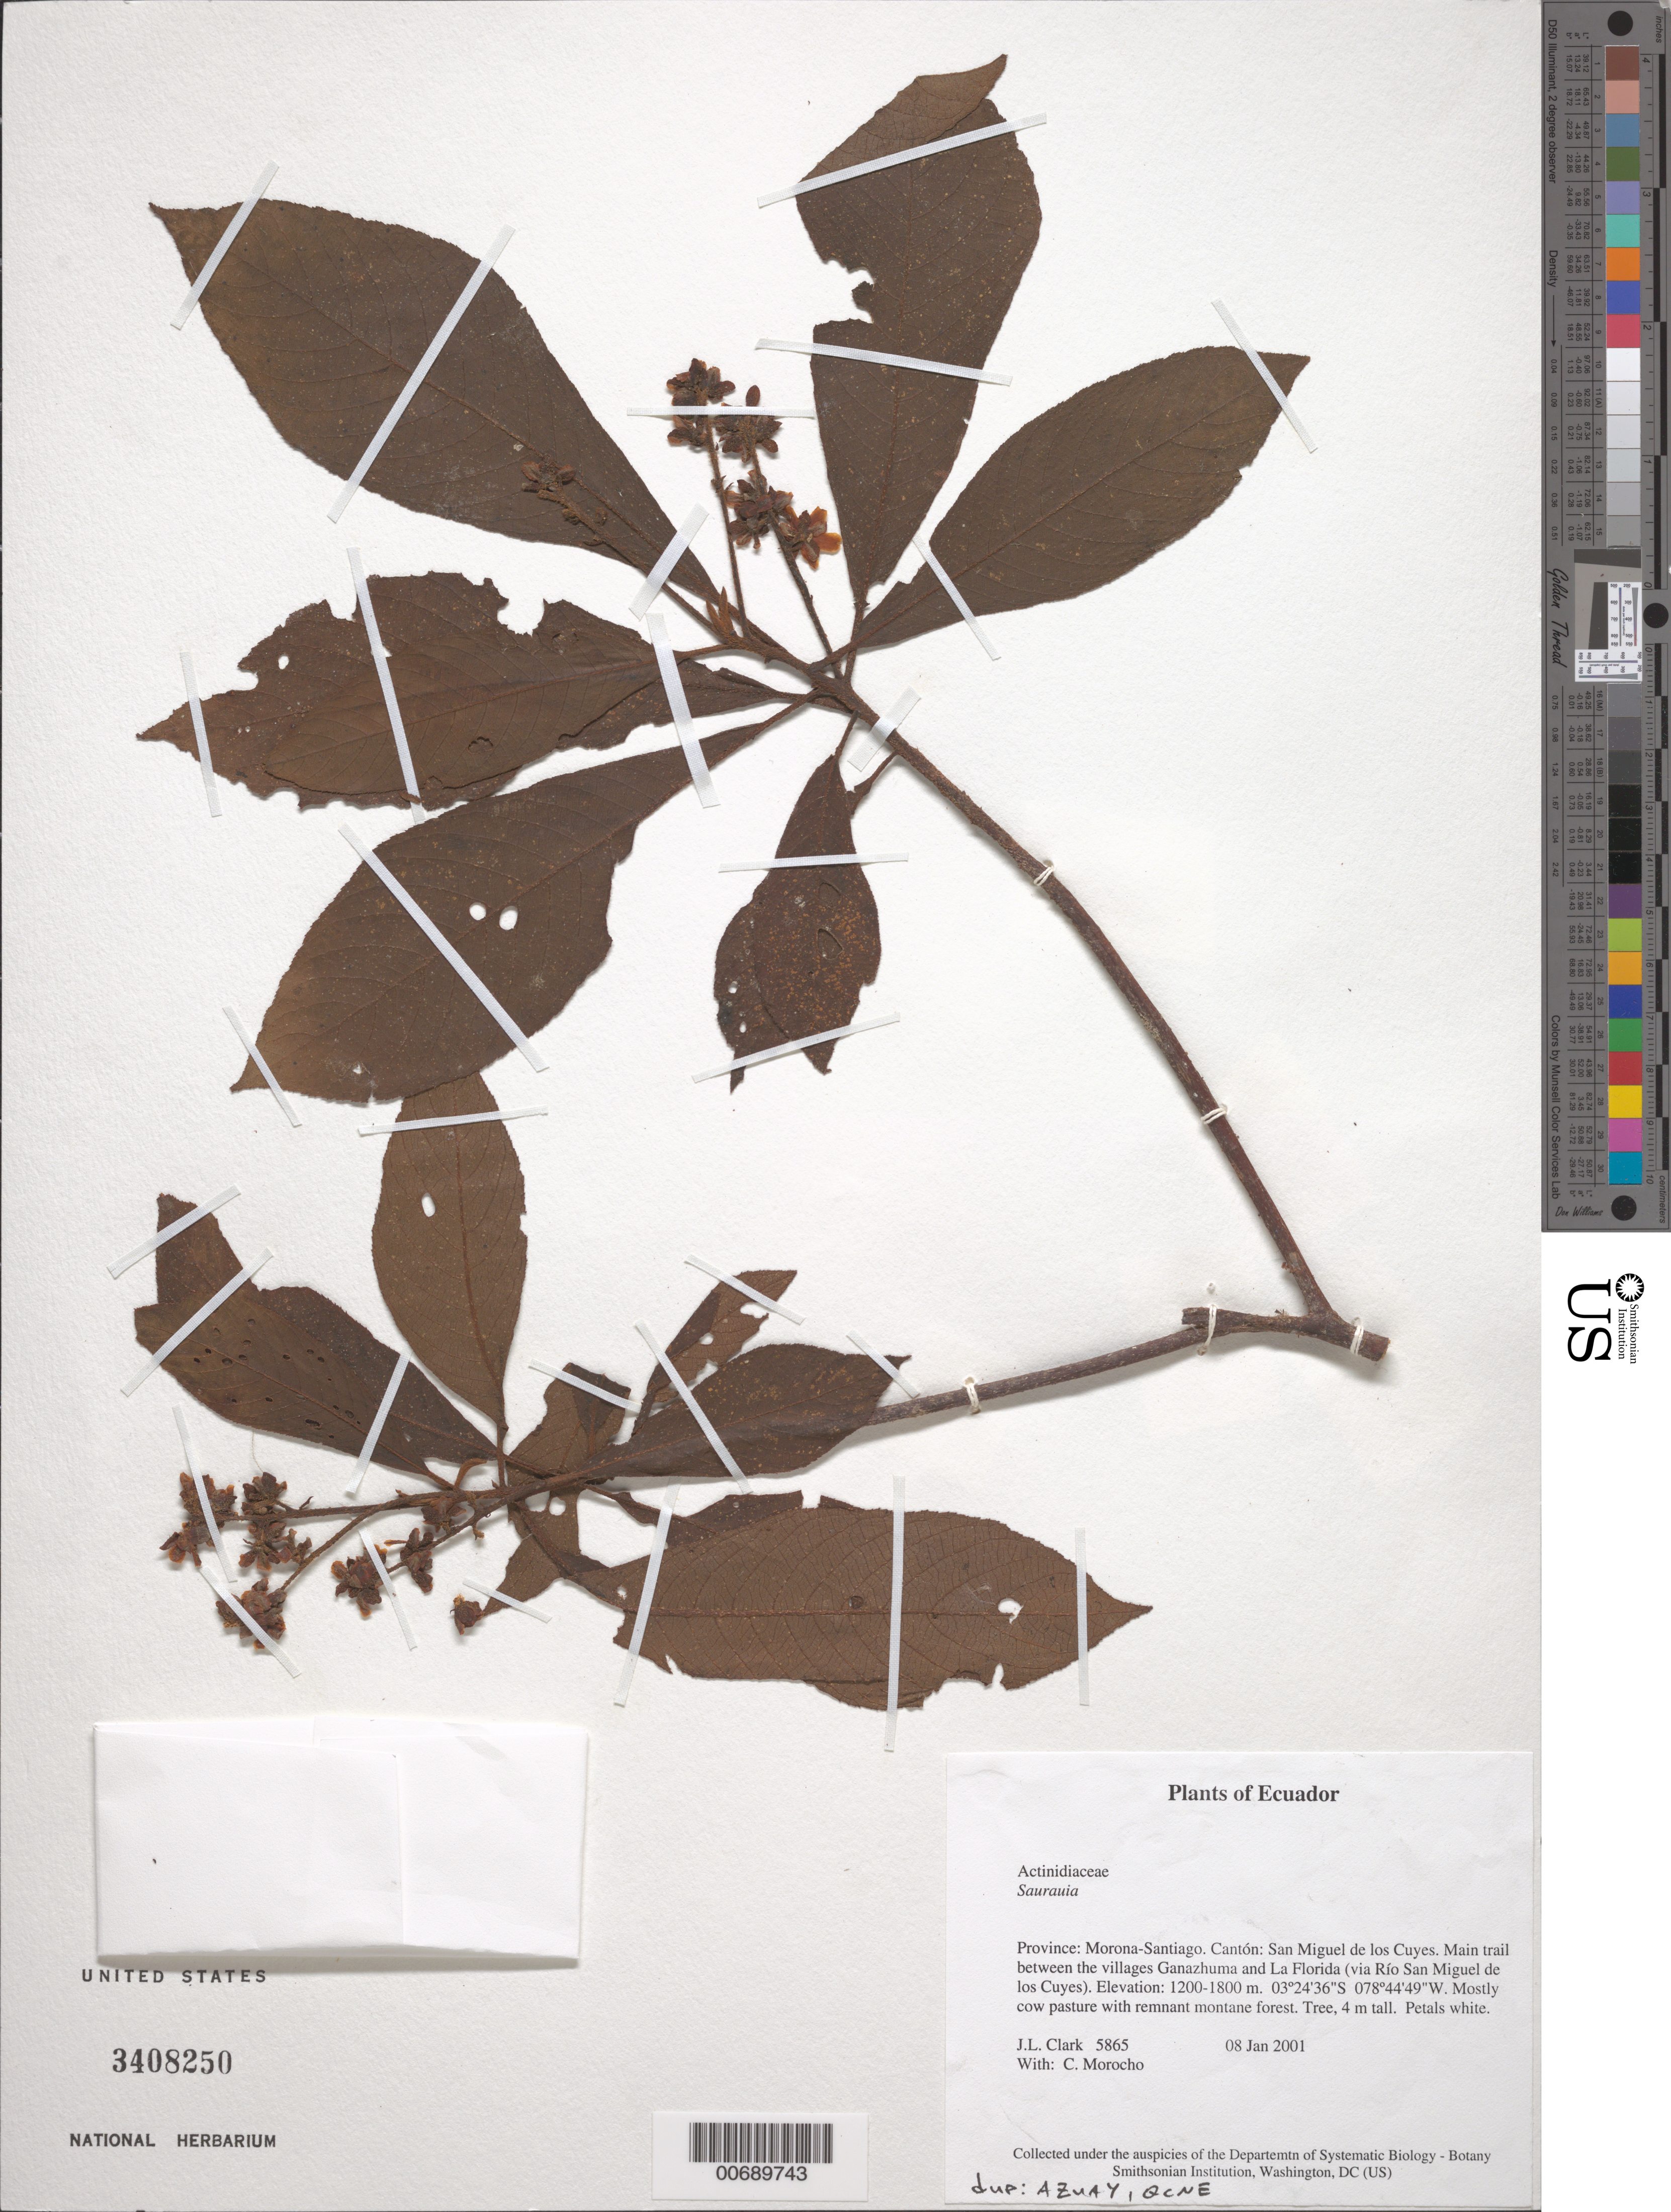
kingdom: Plantae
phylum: Tracheophyta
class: Magnoliopsida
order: Ericales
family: Actinidiaceae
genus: Saurauia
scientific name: Saurauia sp.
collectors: J. L. Clark & C. Morocho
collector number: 5865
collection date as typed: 08 Jan 2001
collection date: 2001-01-08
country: Ecuador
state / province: Morona-Santiago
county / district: San Miguel de los Cuyes ?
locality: Main Trail between the Villages Ganazhuma and La Florida (via Río Sal Miguel de los Cuyes). [Sal Miguel de Cuyes is listed as a city not a Canton of Morona-Santiago.]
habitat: Mostly cow pasture with remnant montane forest.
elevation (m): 1200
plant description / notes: AZUAY, QCNE, US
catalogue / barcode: US 3408250